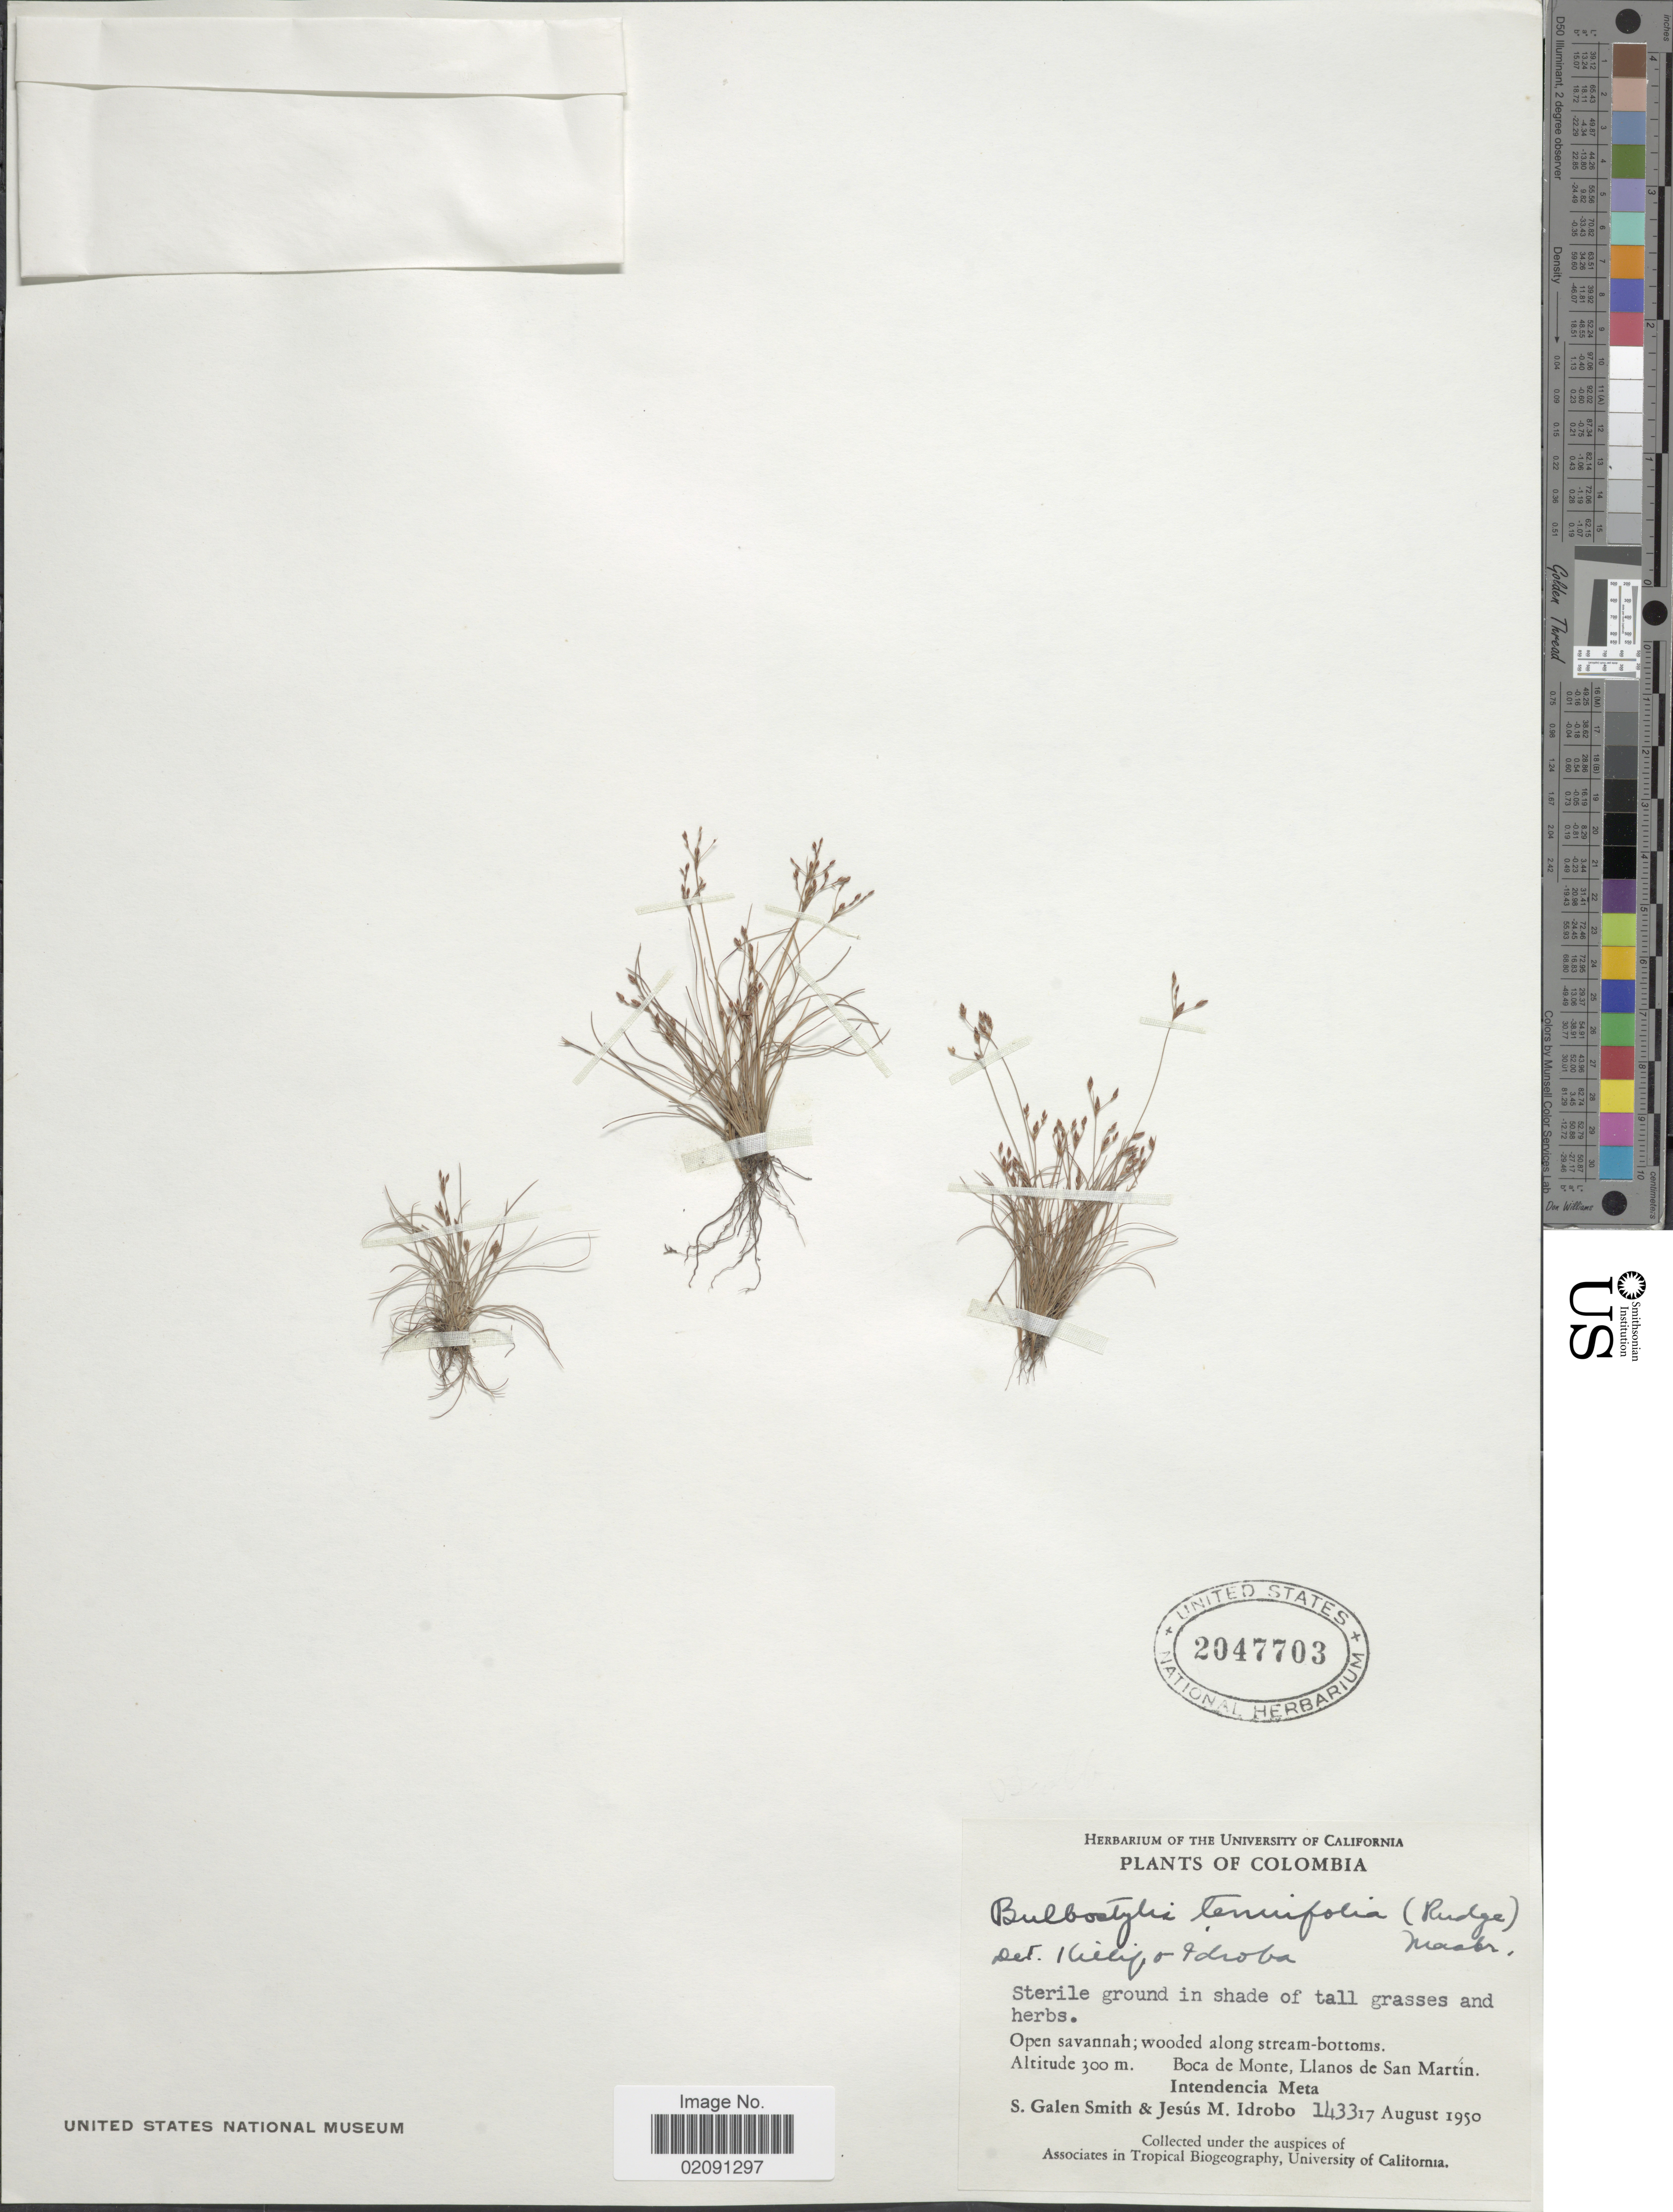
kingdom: Plantae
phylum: Tracheophyta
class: Liliopsida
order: Poales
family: Cyperaceae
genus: Bulbostylis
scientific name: Bulbostylis tenuifolia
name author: (Rudge) J.F. Macbr.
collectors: S. G. Smith & J. M. Idrobo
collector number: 1433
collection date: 1950-08-17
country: Colombia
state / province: Meta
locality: Boca de Monte, Llanos de San Martin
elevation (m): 300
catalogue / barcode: US 2047703